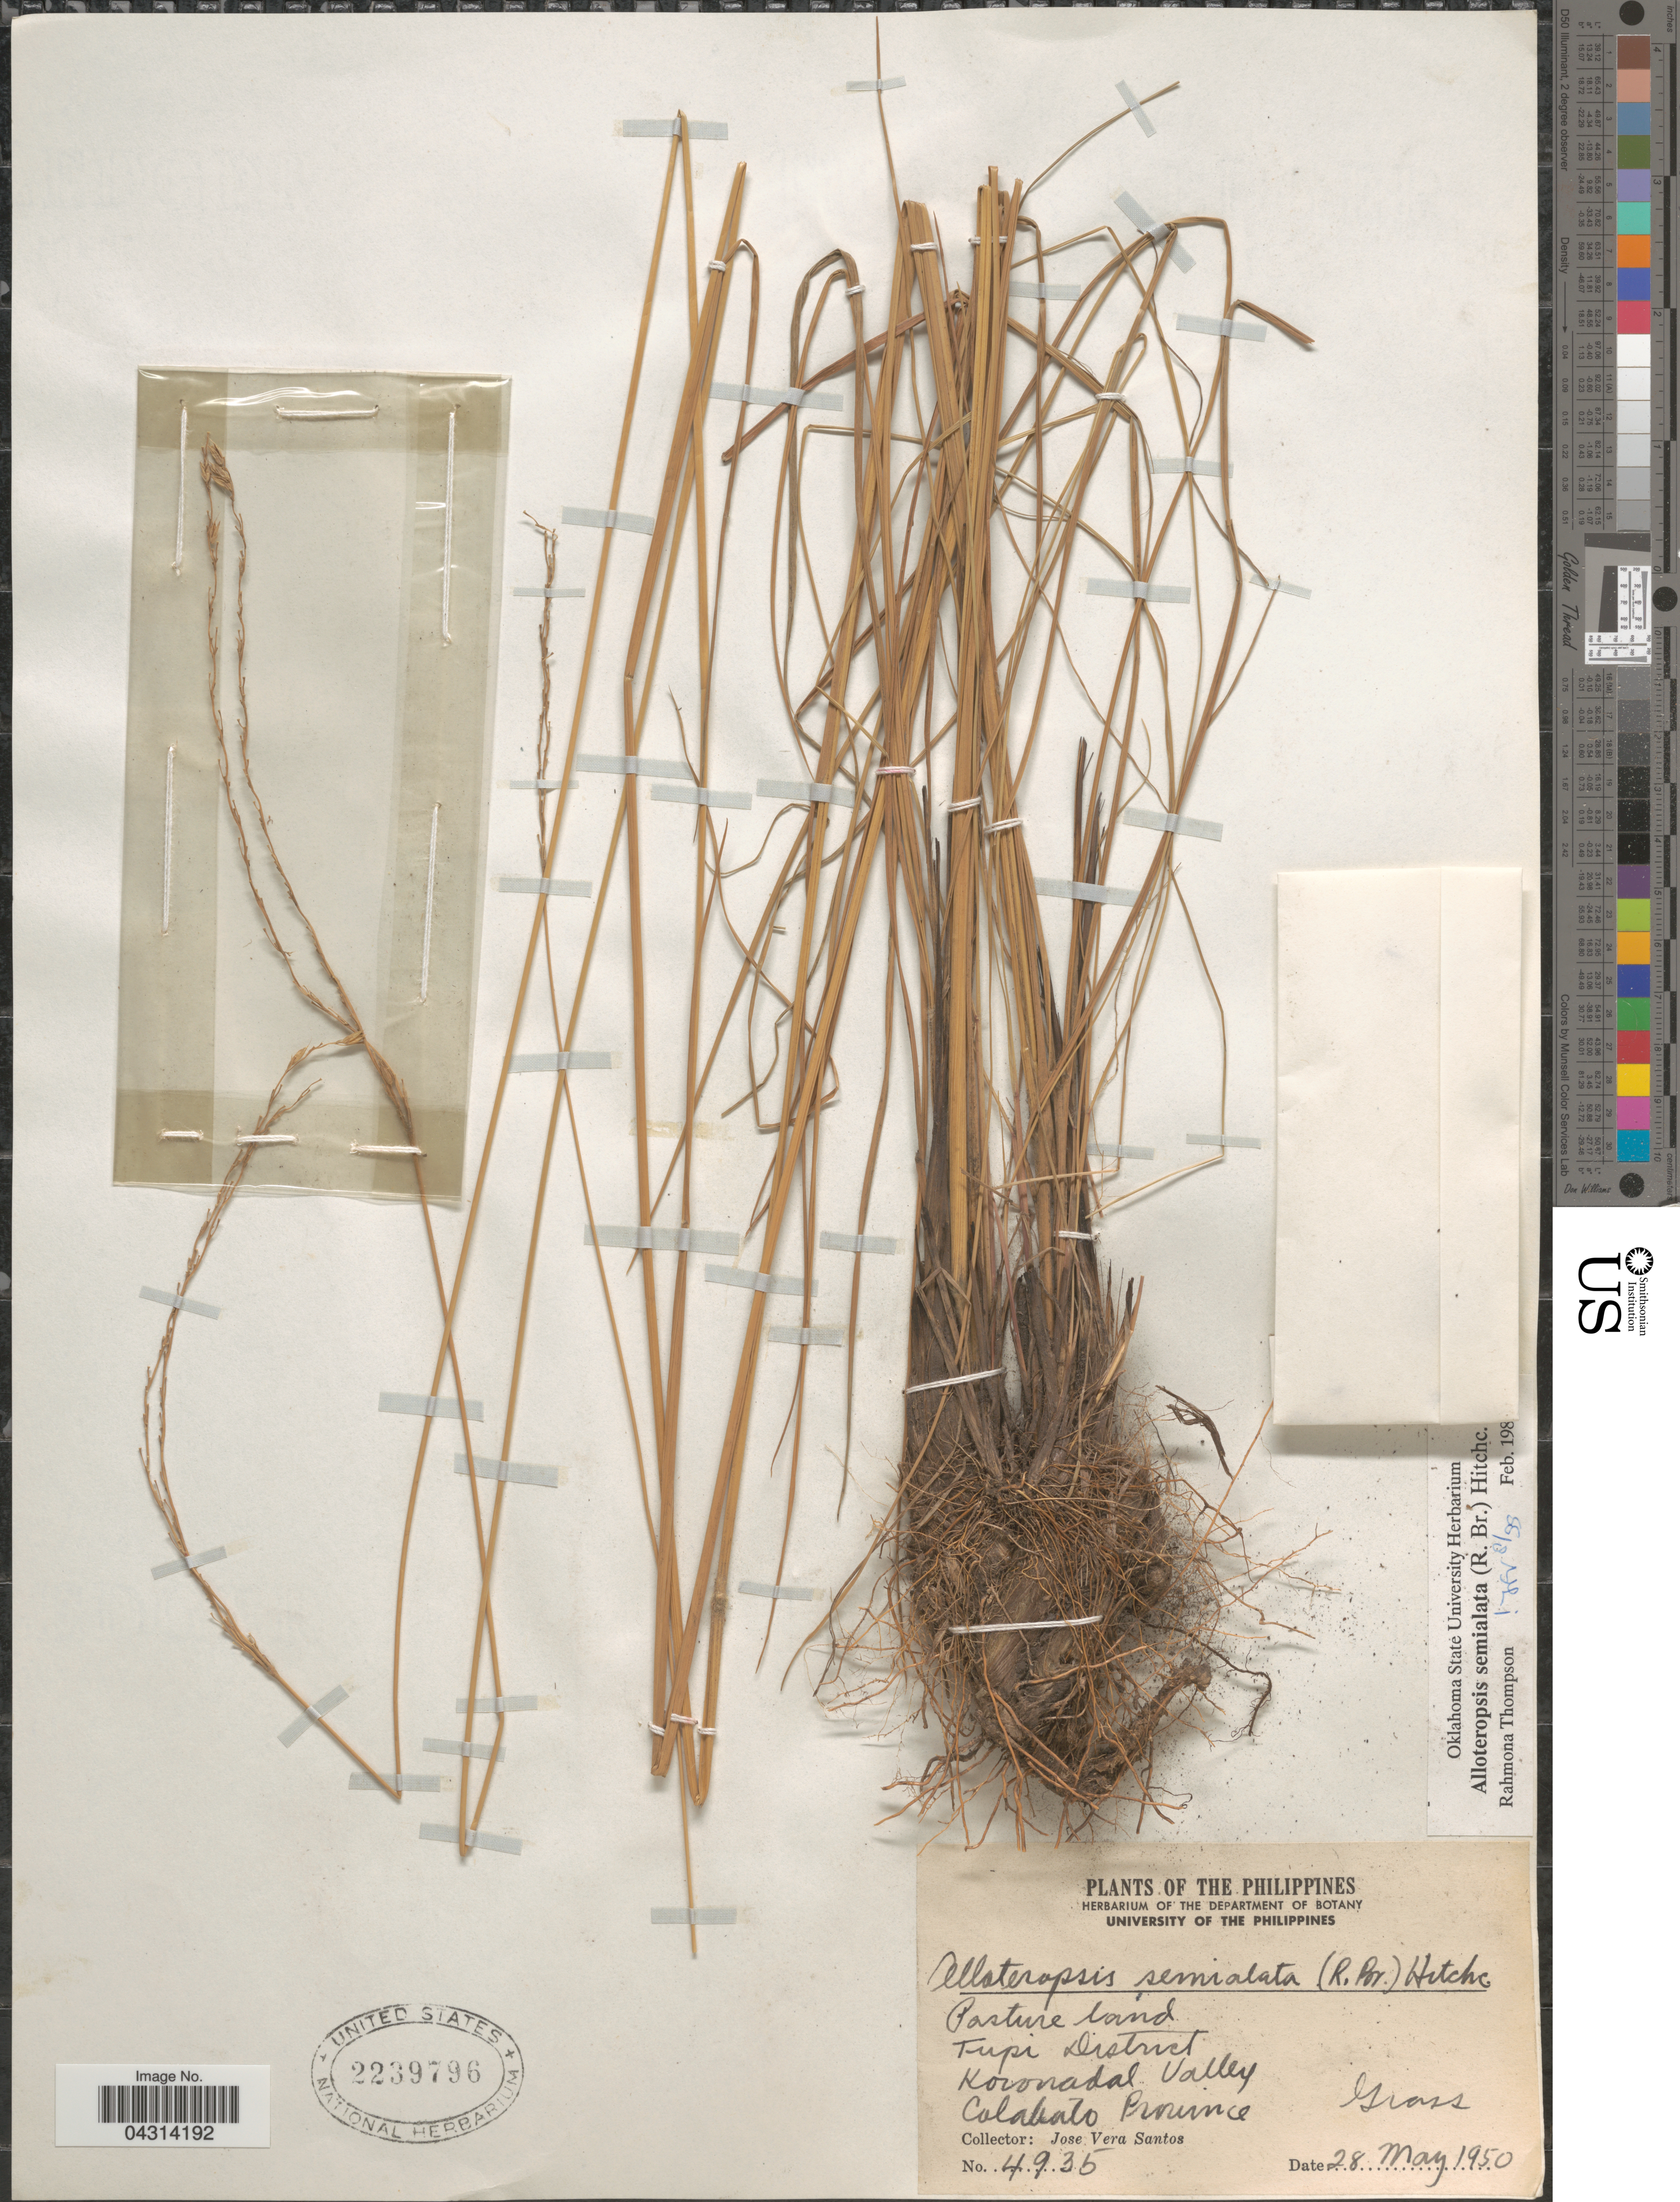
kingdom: Plantae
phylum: Tracheophyta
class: Liliopsida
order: Poales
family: Poaceae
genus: Alloteropsis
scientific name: Alloteropsis semialata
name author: (R. Br.) Hitchc.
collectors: J. Vera Santos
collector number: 4935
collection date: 1950-05-28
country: Philippines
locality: Pasture land. Tupi District. Koronadal Valley. Colabato Province.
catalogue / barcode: US 2239796